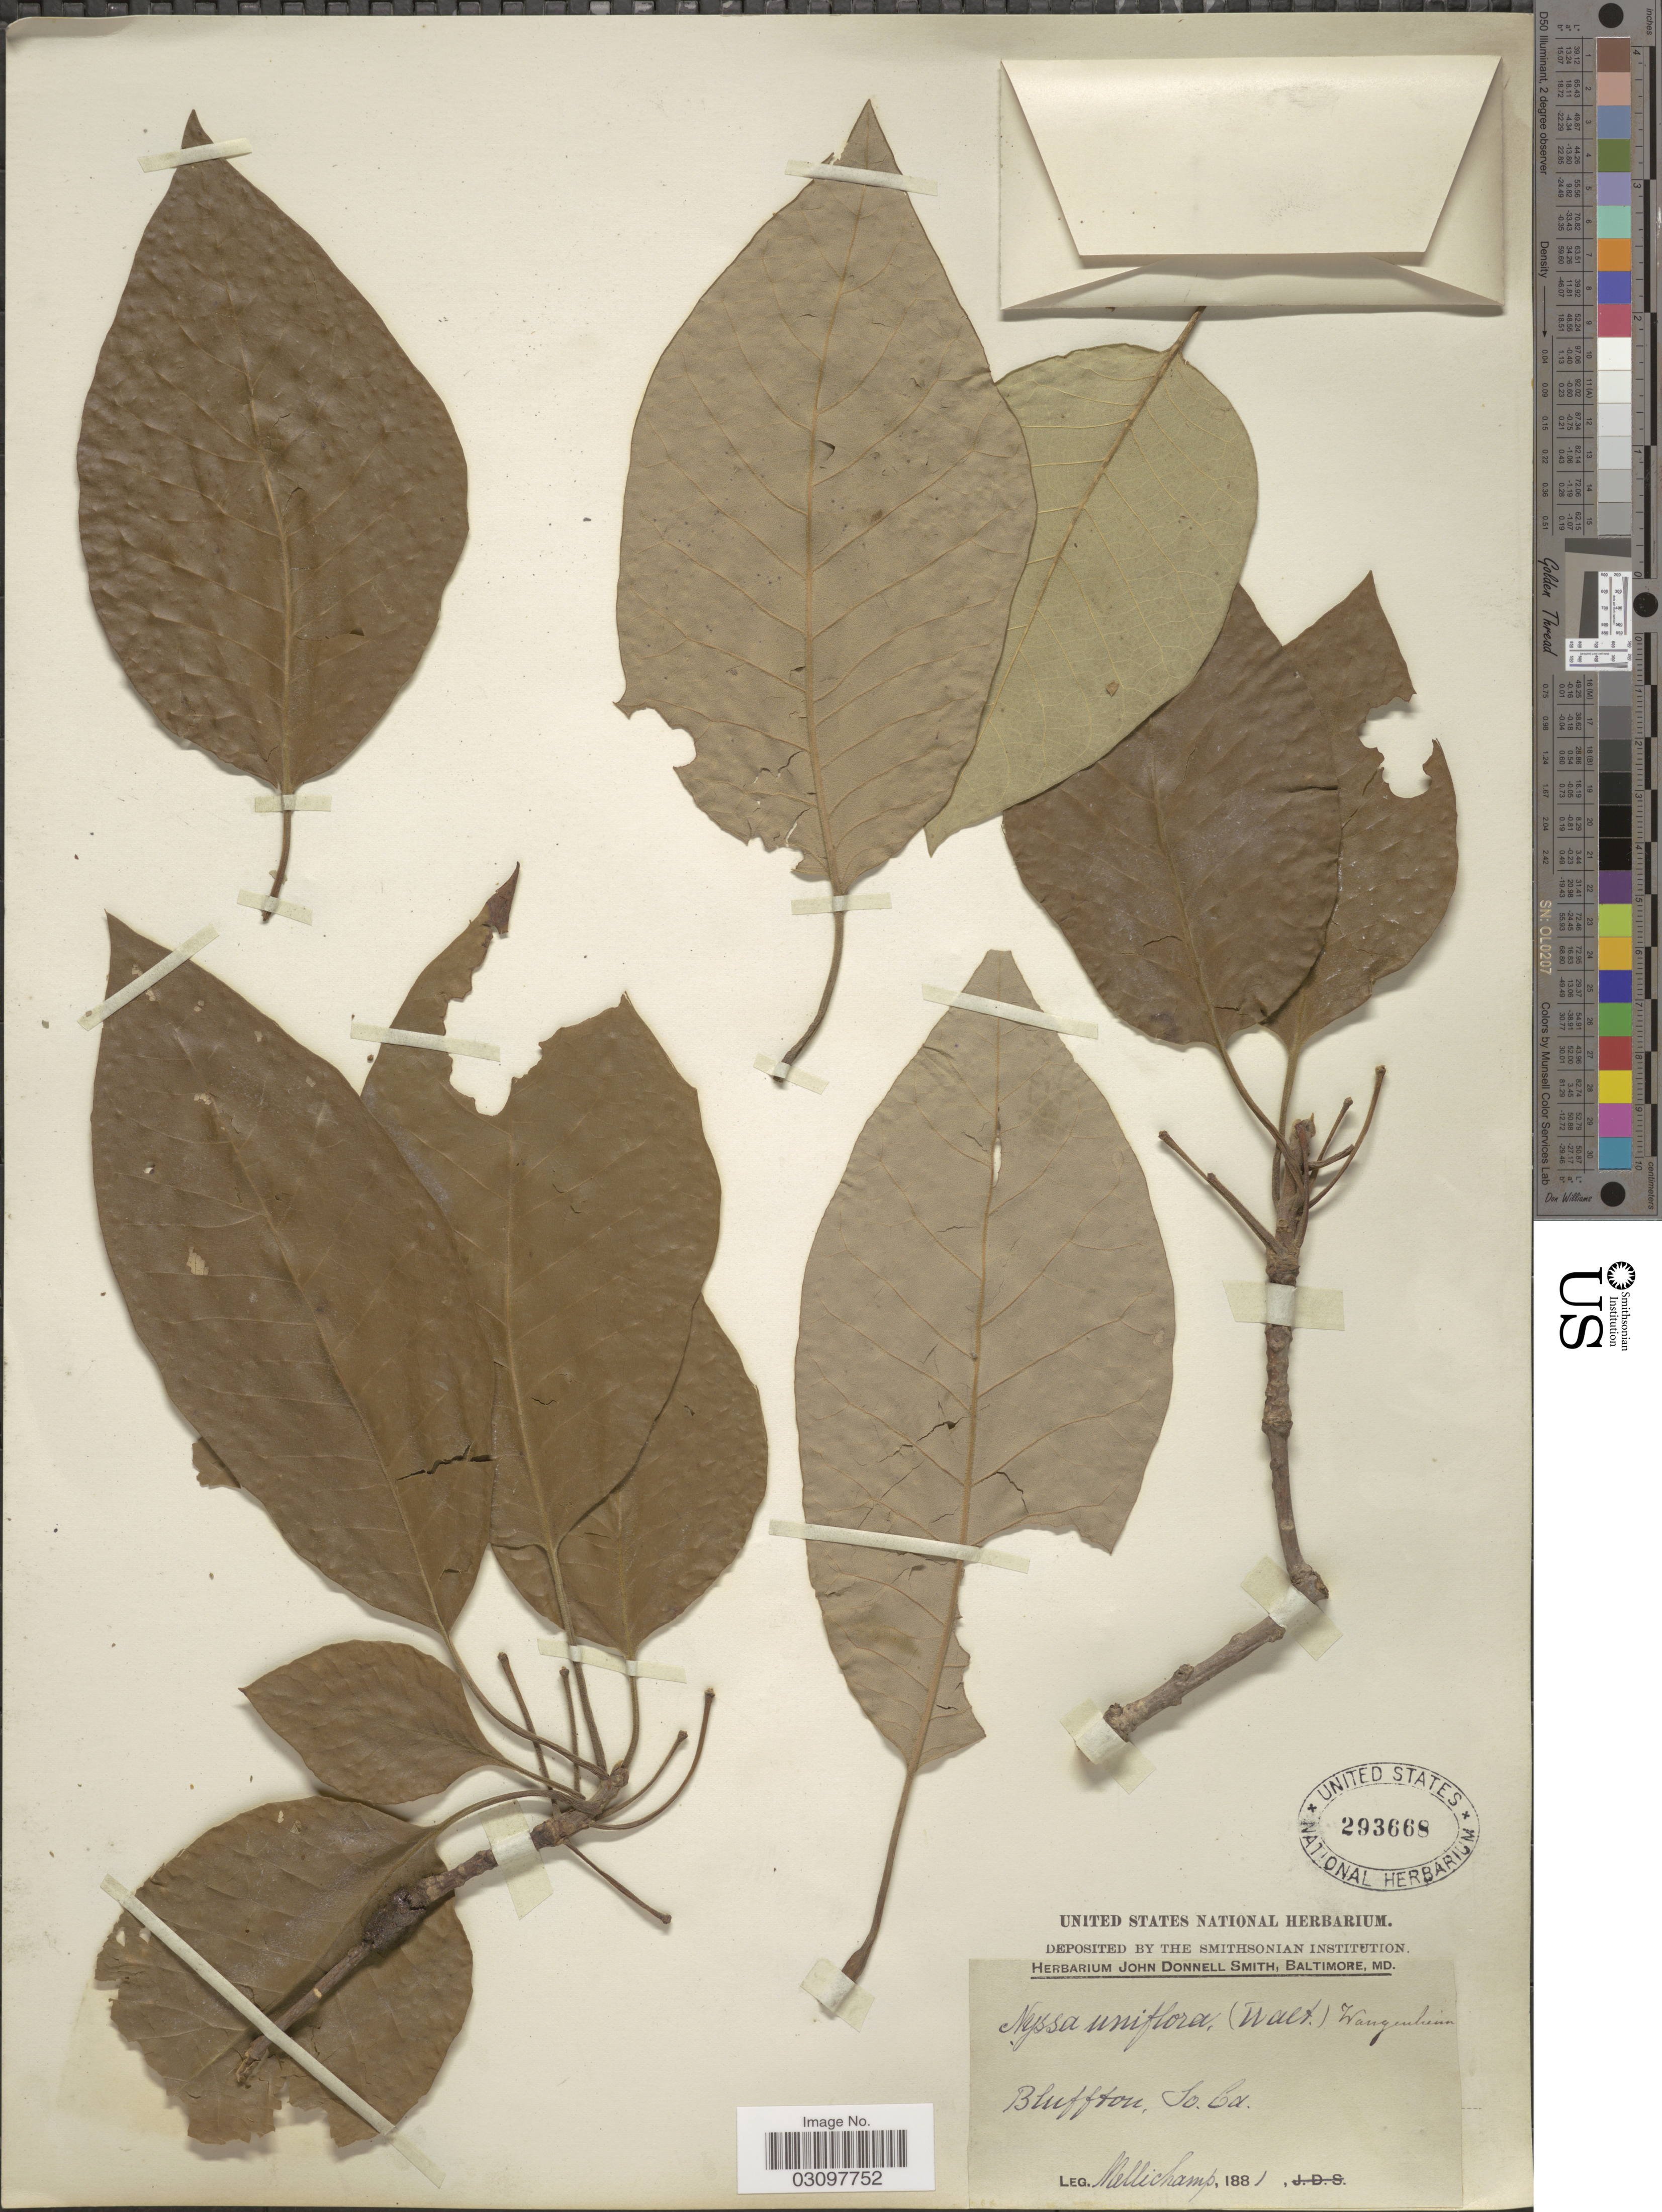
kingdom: Plantae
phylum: Tracheophyta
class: Magnoliopsida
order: Cornales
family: Nyssaceae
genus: Nyssa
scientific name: Nyssa aquatica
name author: L.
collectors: -. Mellichamp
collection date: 1881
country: United States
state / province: South Carolina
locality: Bluffton, So. Ca.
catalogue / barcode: US 293668